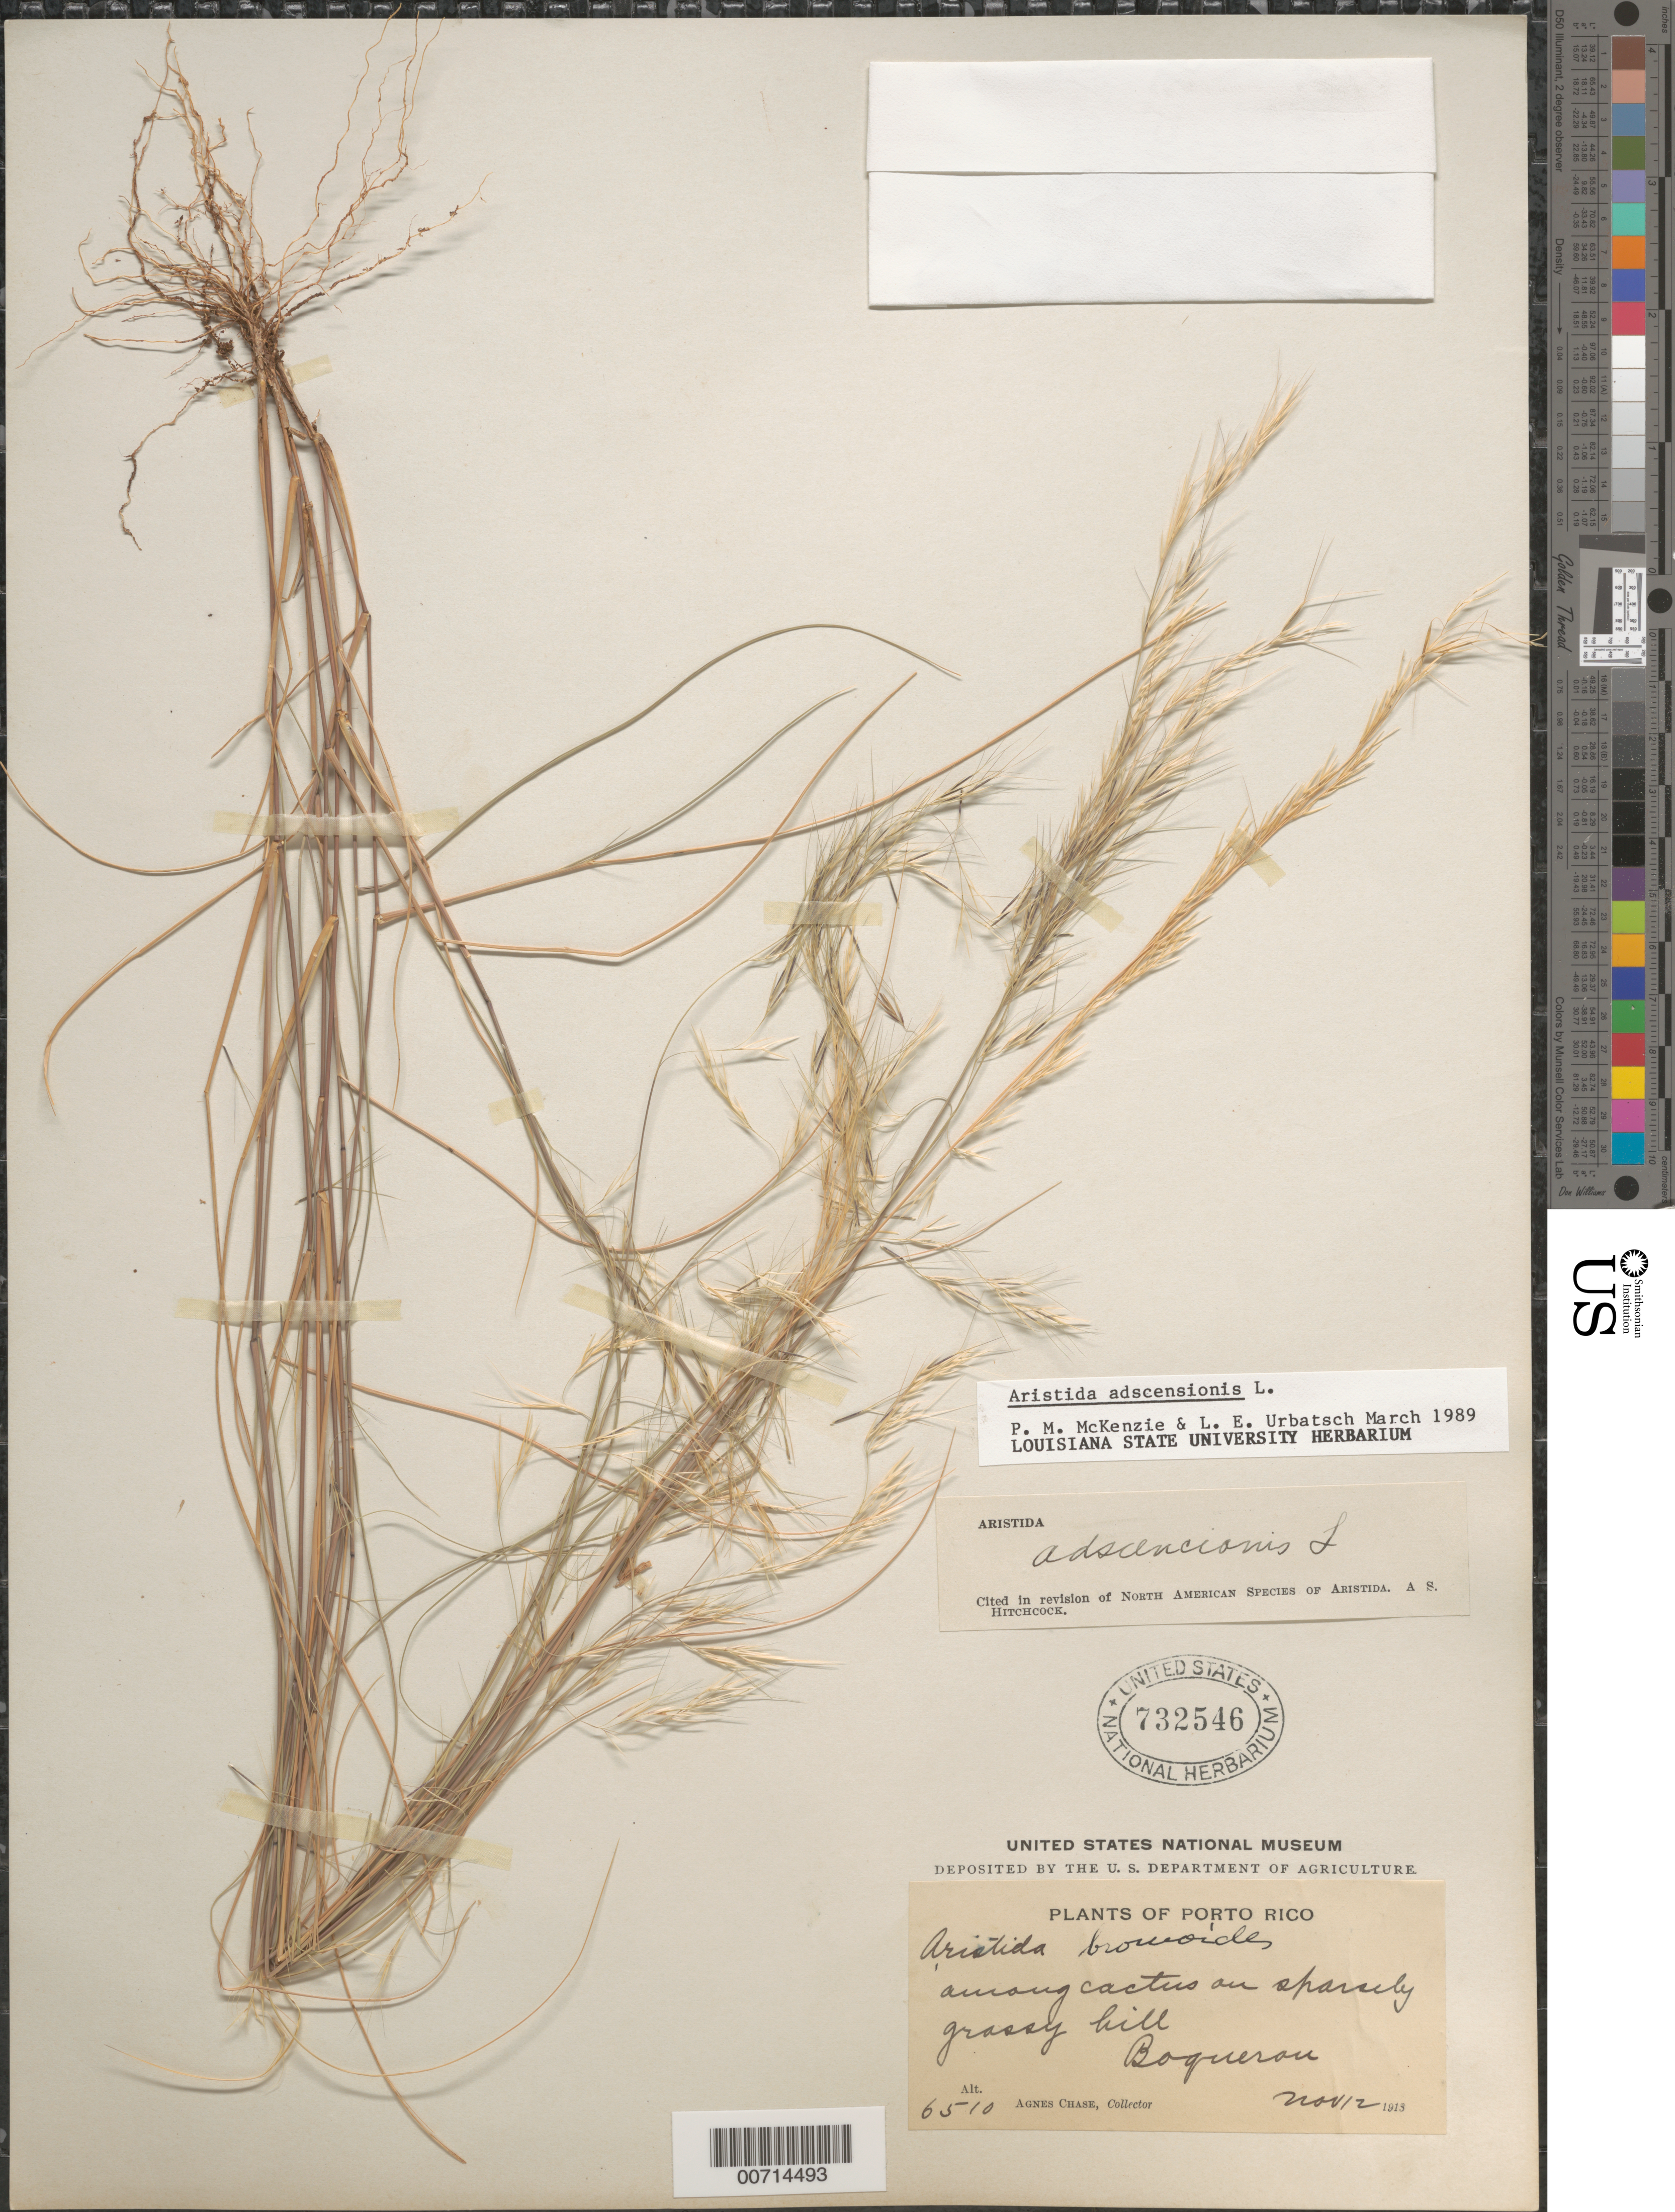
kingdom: Plantae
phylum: Tracheophyta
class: Liliopsida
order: Poales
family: Poaceae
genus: Aristida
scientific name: Aristida adscensionis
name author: L.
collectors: A. Chase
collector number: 6510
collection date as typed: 12 Nov 1913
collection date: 1913-11-12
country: Puerto Rico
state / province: Cabo Rojo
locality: Boqueron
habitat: Sprasely grassy hill among cactus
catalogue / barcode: US 732546